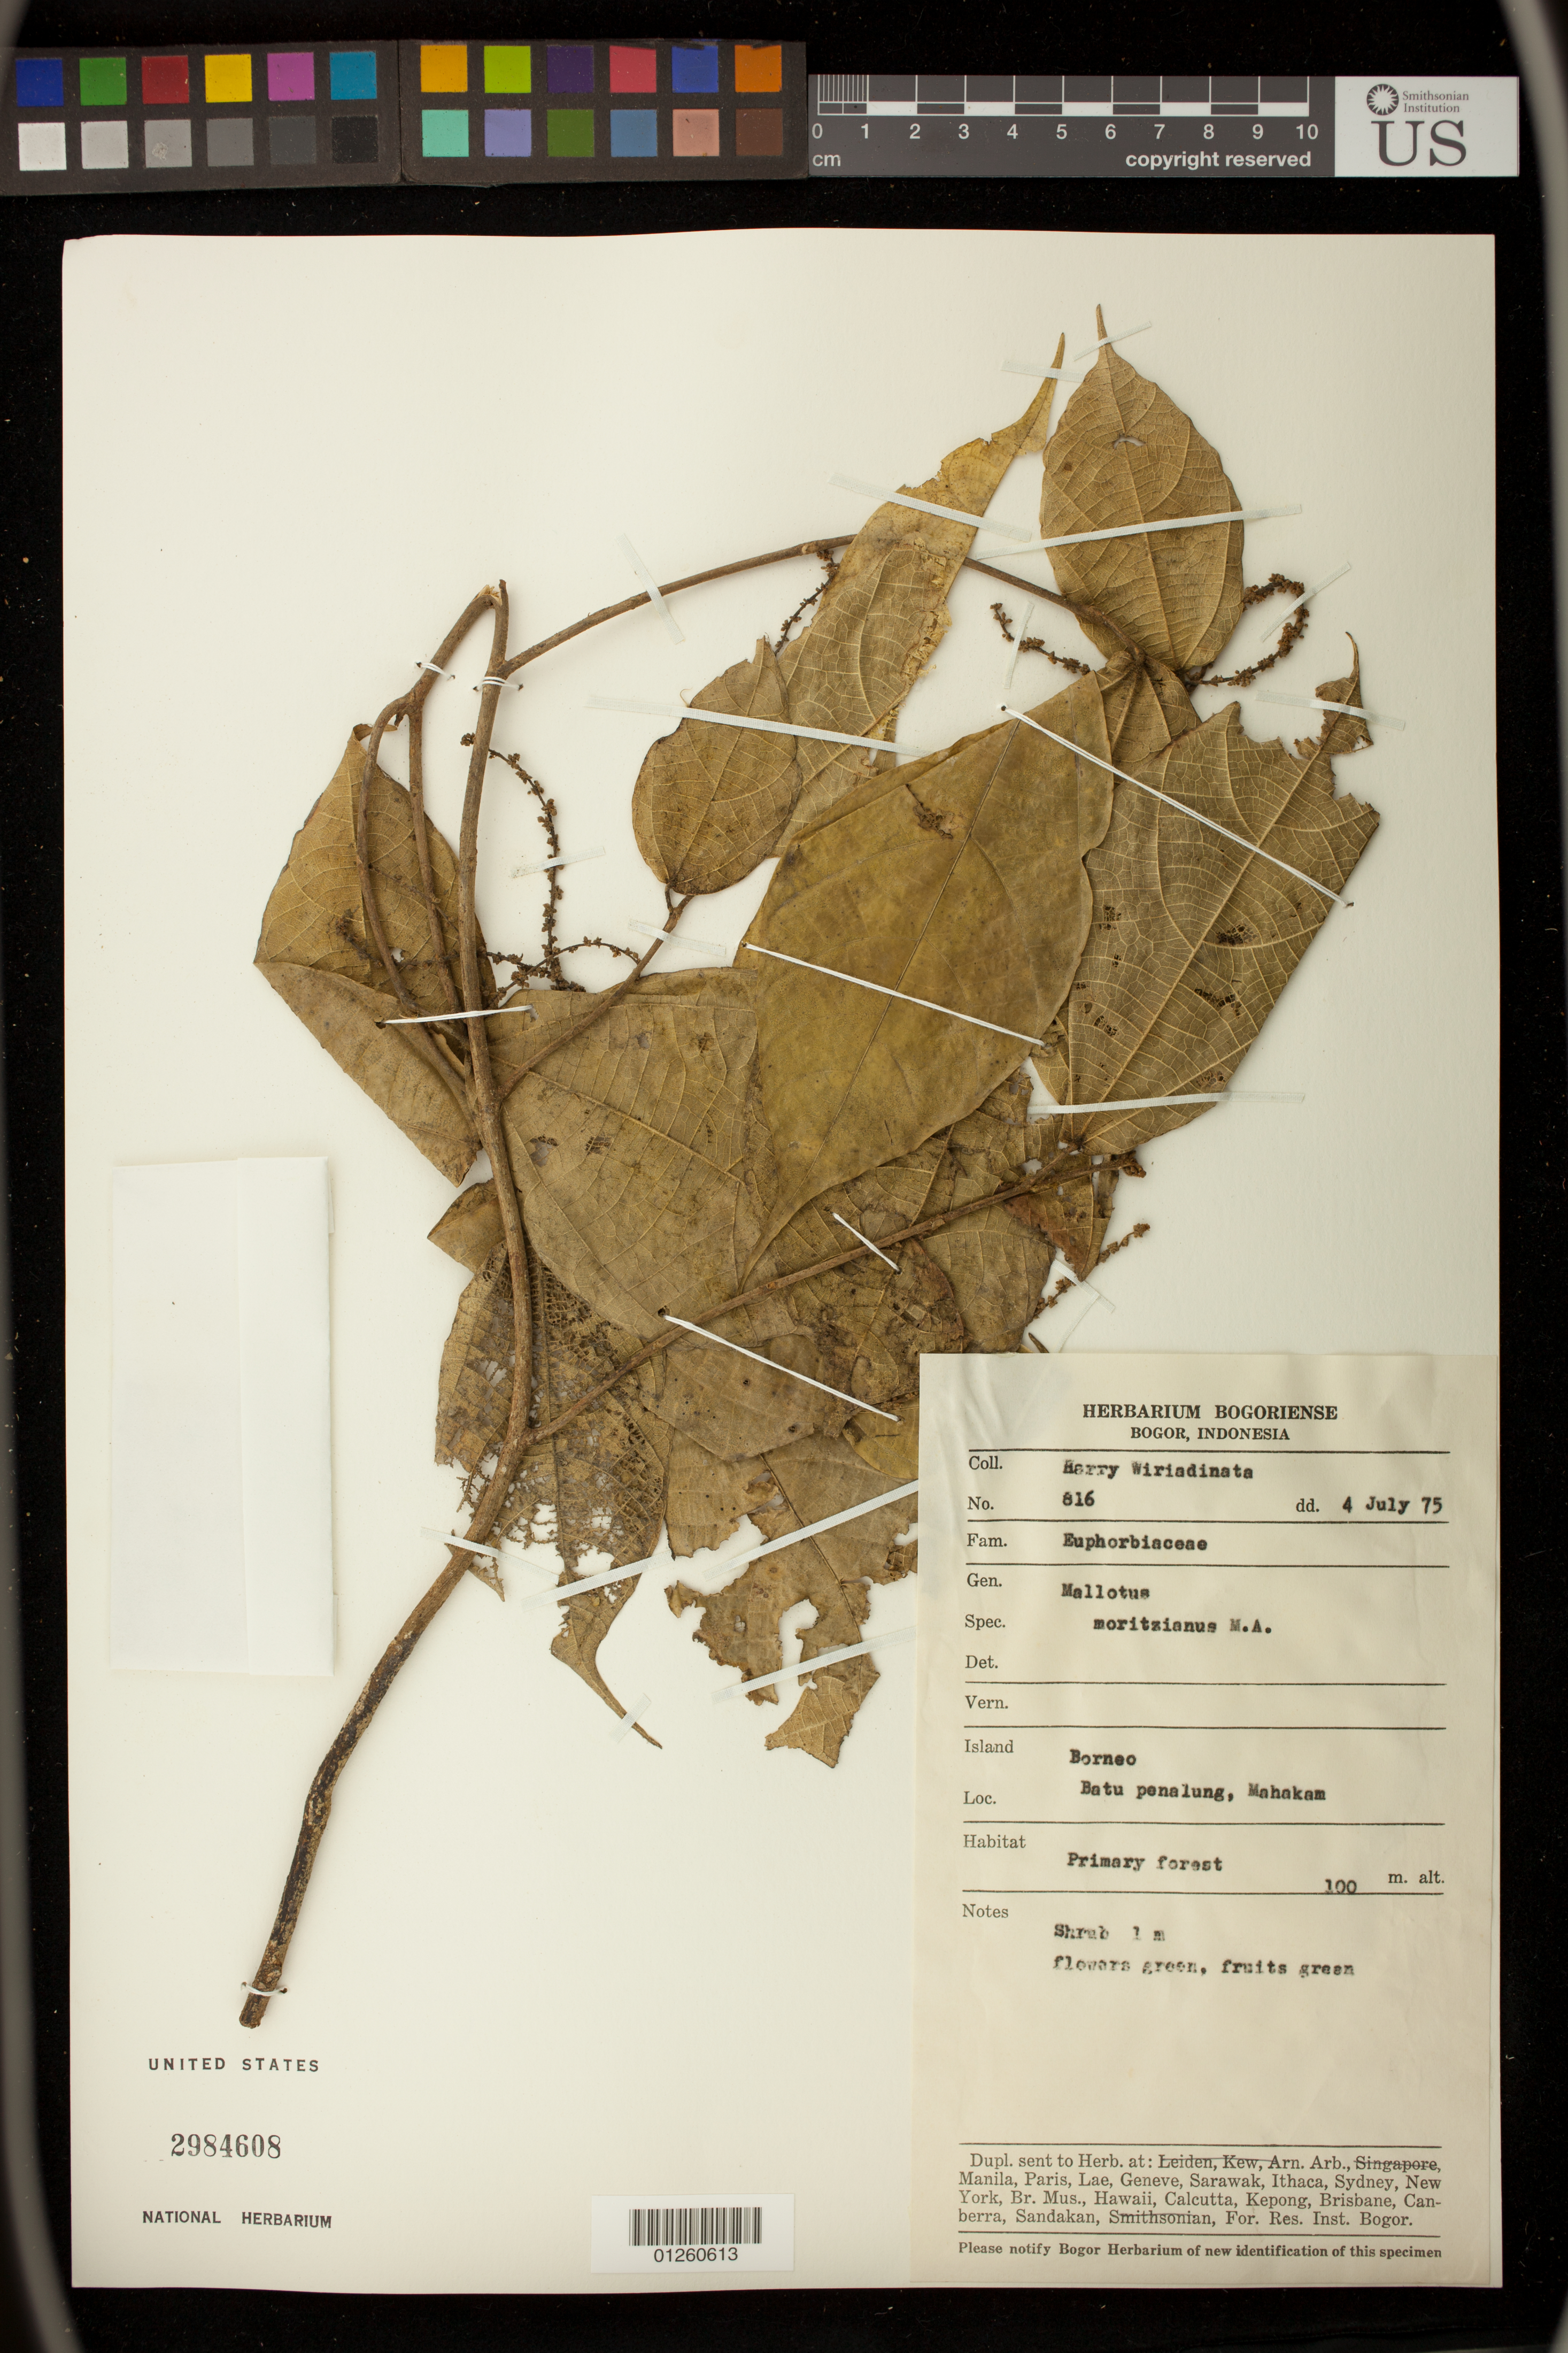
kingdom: Plantae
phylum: Tracheophyta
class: Magnoliopsida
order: Malpighiales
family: Euphorbiaceae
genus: Mallotus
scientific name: Mallotus moritzianus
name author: Müll. Arg.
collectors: H. Wiriadinata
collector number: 816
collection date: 1975-07-04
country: Indonesia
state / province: Java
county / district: Jawa Barat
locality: Island: Borneo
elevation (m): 100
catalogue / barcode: US 2984608